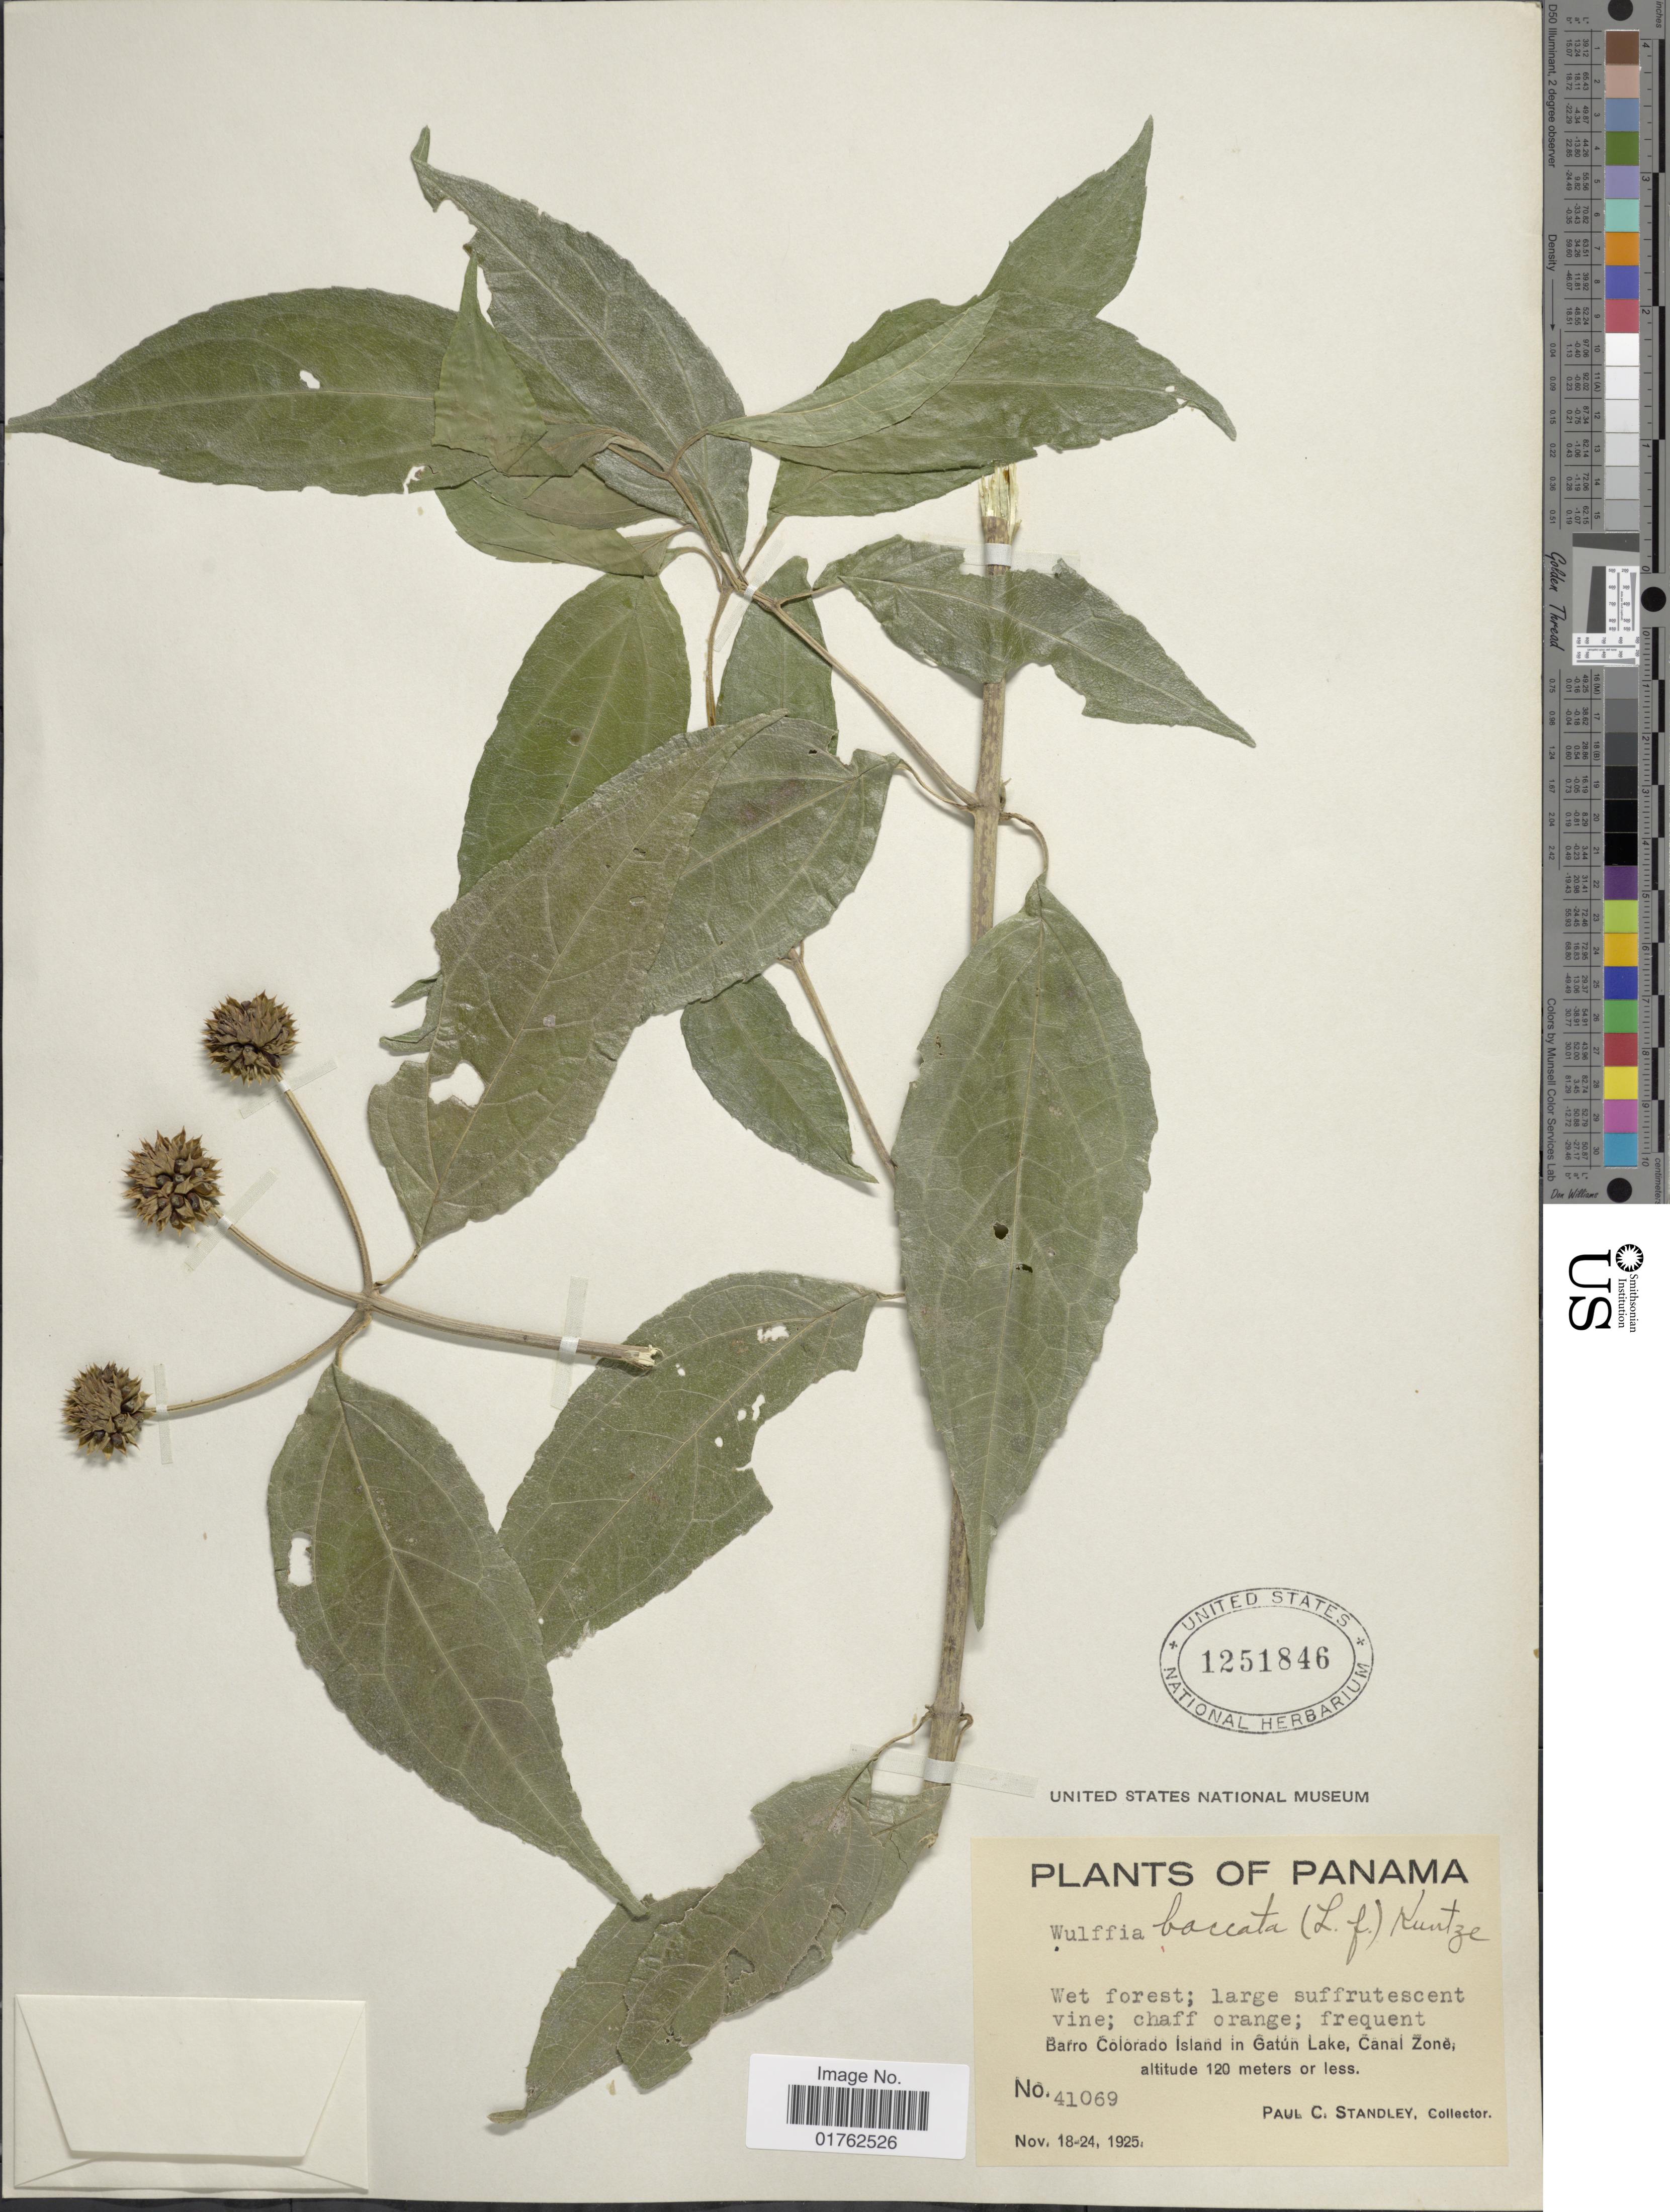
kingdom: Plantae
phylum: Tracheophyta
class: Magnoliopsida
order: Asterales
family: Asteraceae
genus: Wulffia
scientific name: Wulffia baccata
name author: (L. f.) Kuntze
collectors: P. C. Standley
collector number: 41069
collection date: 1925-11-18/1925-11-24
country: Panama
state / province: Panamá Oeste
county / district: Canal Zone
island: Barro Colorado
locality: Barro Colorado isladn in Gatun Lake, Canal Zone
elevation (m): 120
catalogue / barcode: US 1251846